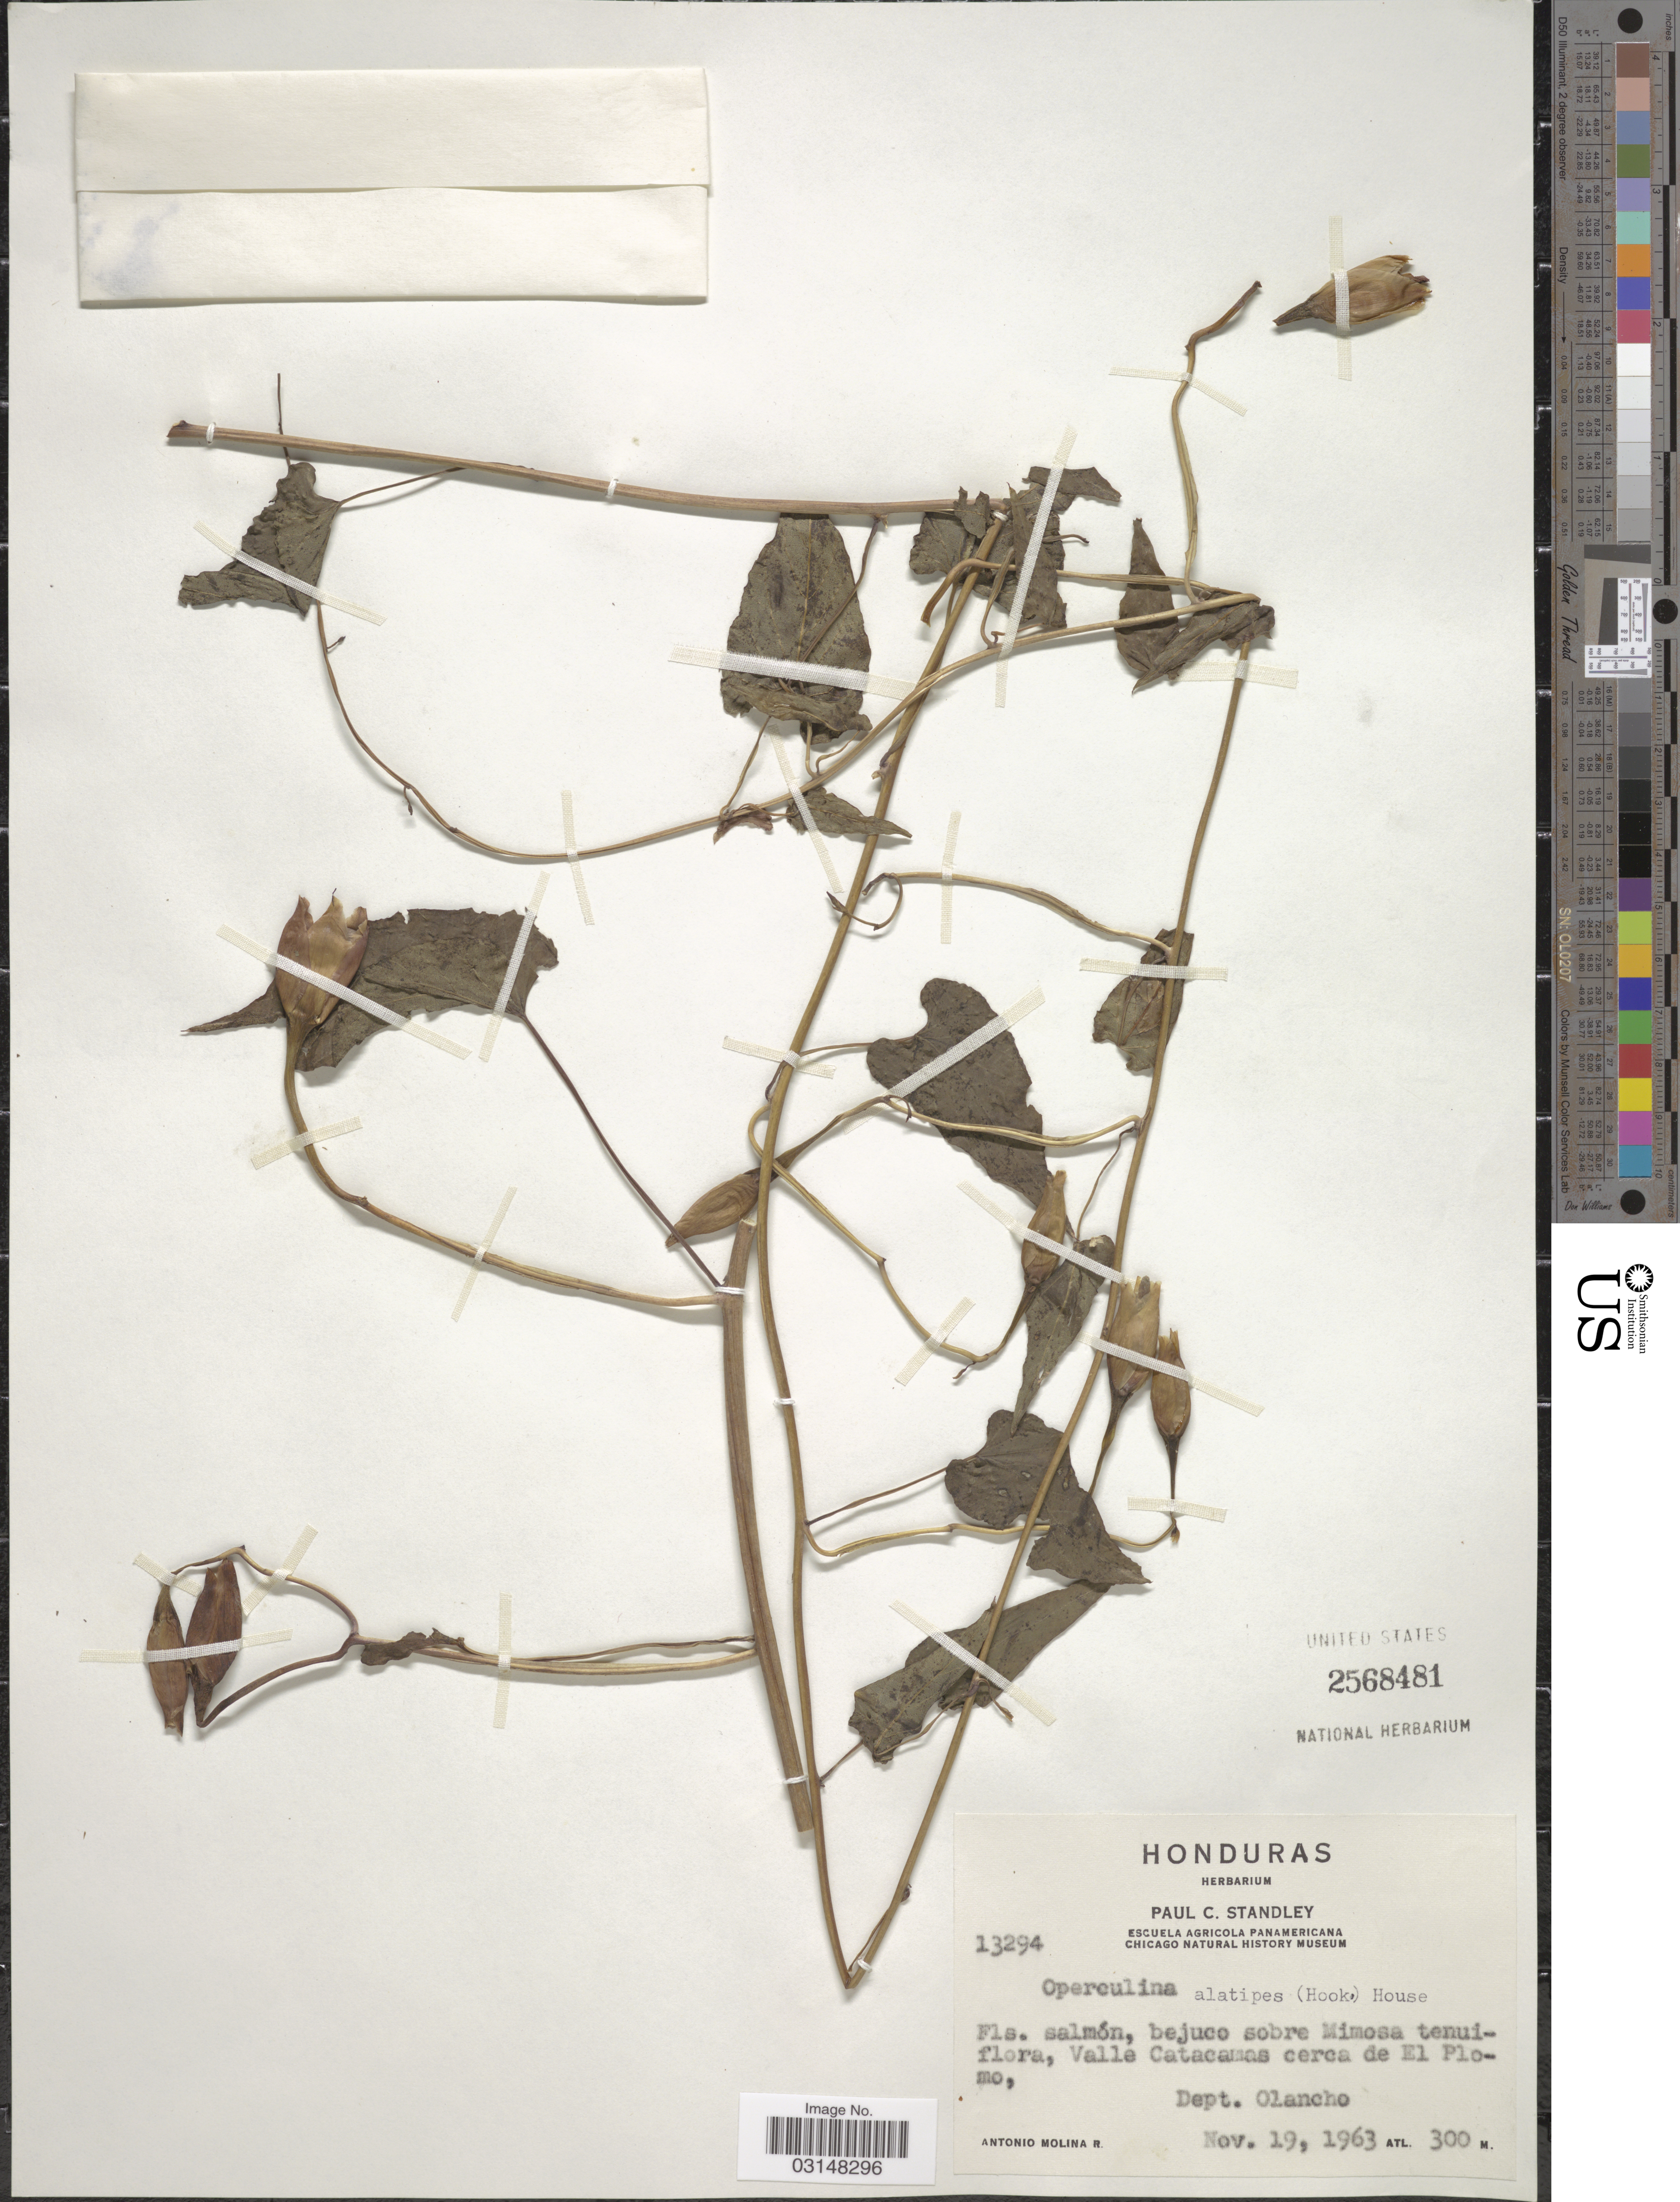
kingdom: Plantae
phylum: Tracheophyta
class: Magnoliopsida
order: Solanales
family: Convolvulaceae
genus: Operculina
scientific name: Operculina pteripes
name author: (G. Don) O'Donell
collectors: A. Molina R.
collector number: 13294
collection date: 1963-11-19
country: Honduras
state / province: Olancho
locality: Valle Catacamas cerca de El Plomo, Dept. Olancho.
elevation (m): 300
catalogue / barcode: US 2568481